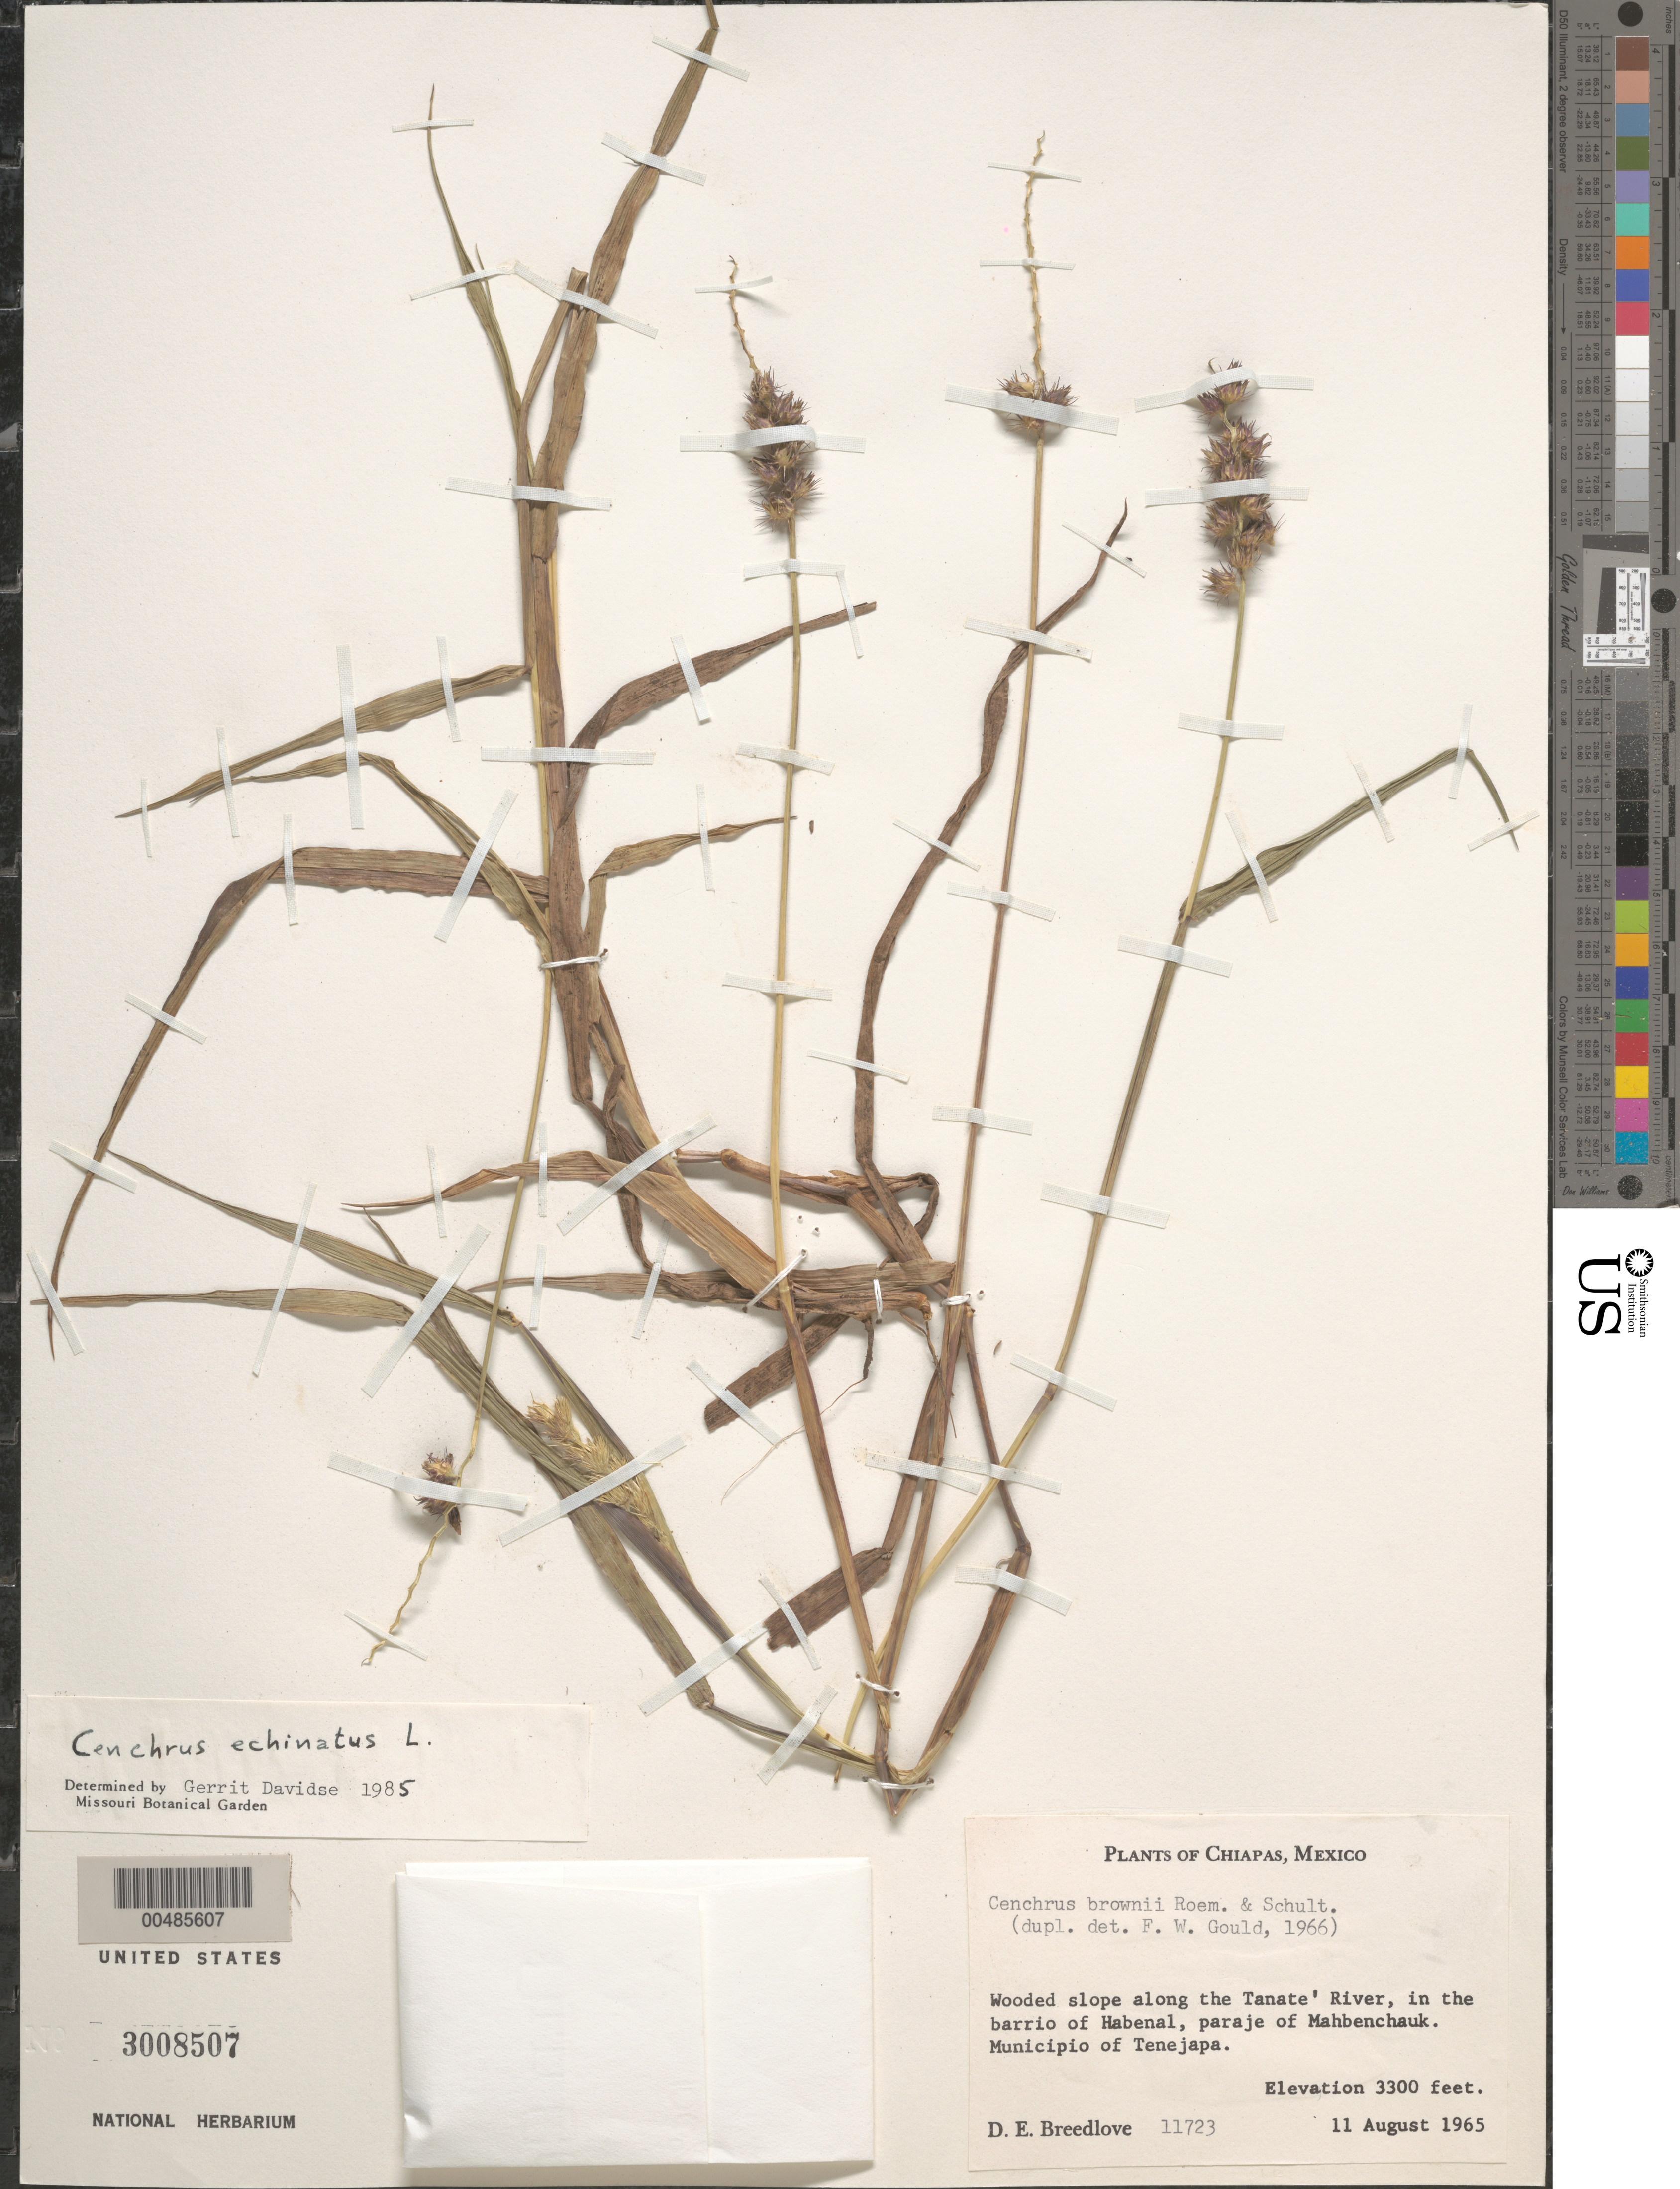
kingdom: Plantae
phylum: Tracheophyta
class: Liliopsida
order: Poales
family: Poaceae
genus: Cenchrus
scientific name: Cenchrus echinatus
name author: L.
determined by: Davidse, Gerrit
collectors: D. E. Breedlove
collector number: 11723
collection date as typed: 11 Aug 1965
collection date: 1965-08-11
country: Mexico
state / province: Chiapas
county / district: Tenejapa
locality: Along the Tanate' River, in the barrio of Habenal, Paraje of Mahbenchauk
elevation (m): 1006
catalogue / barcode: US 3008507